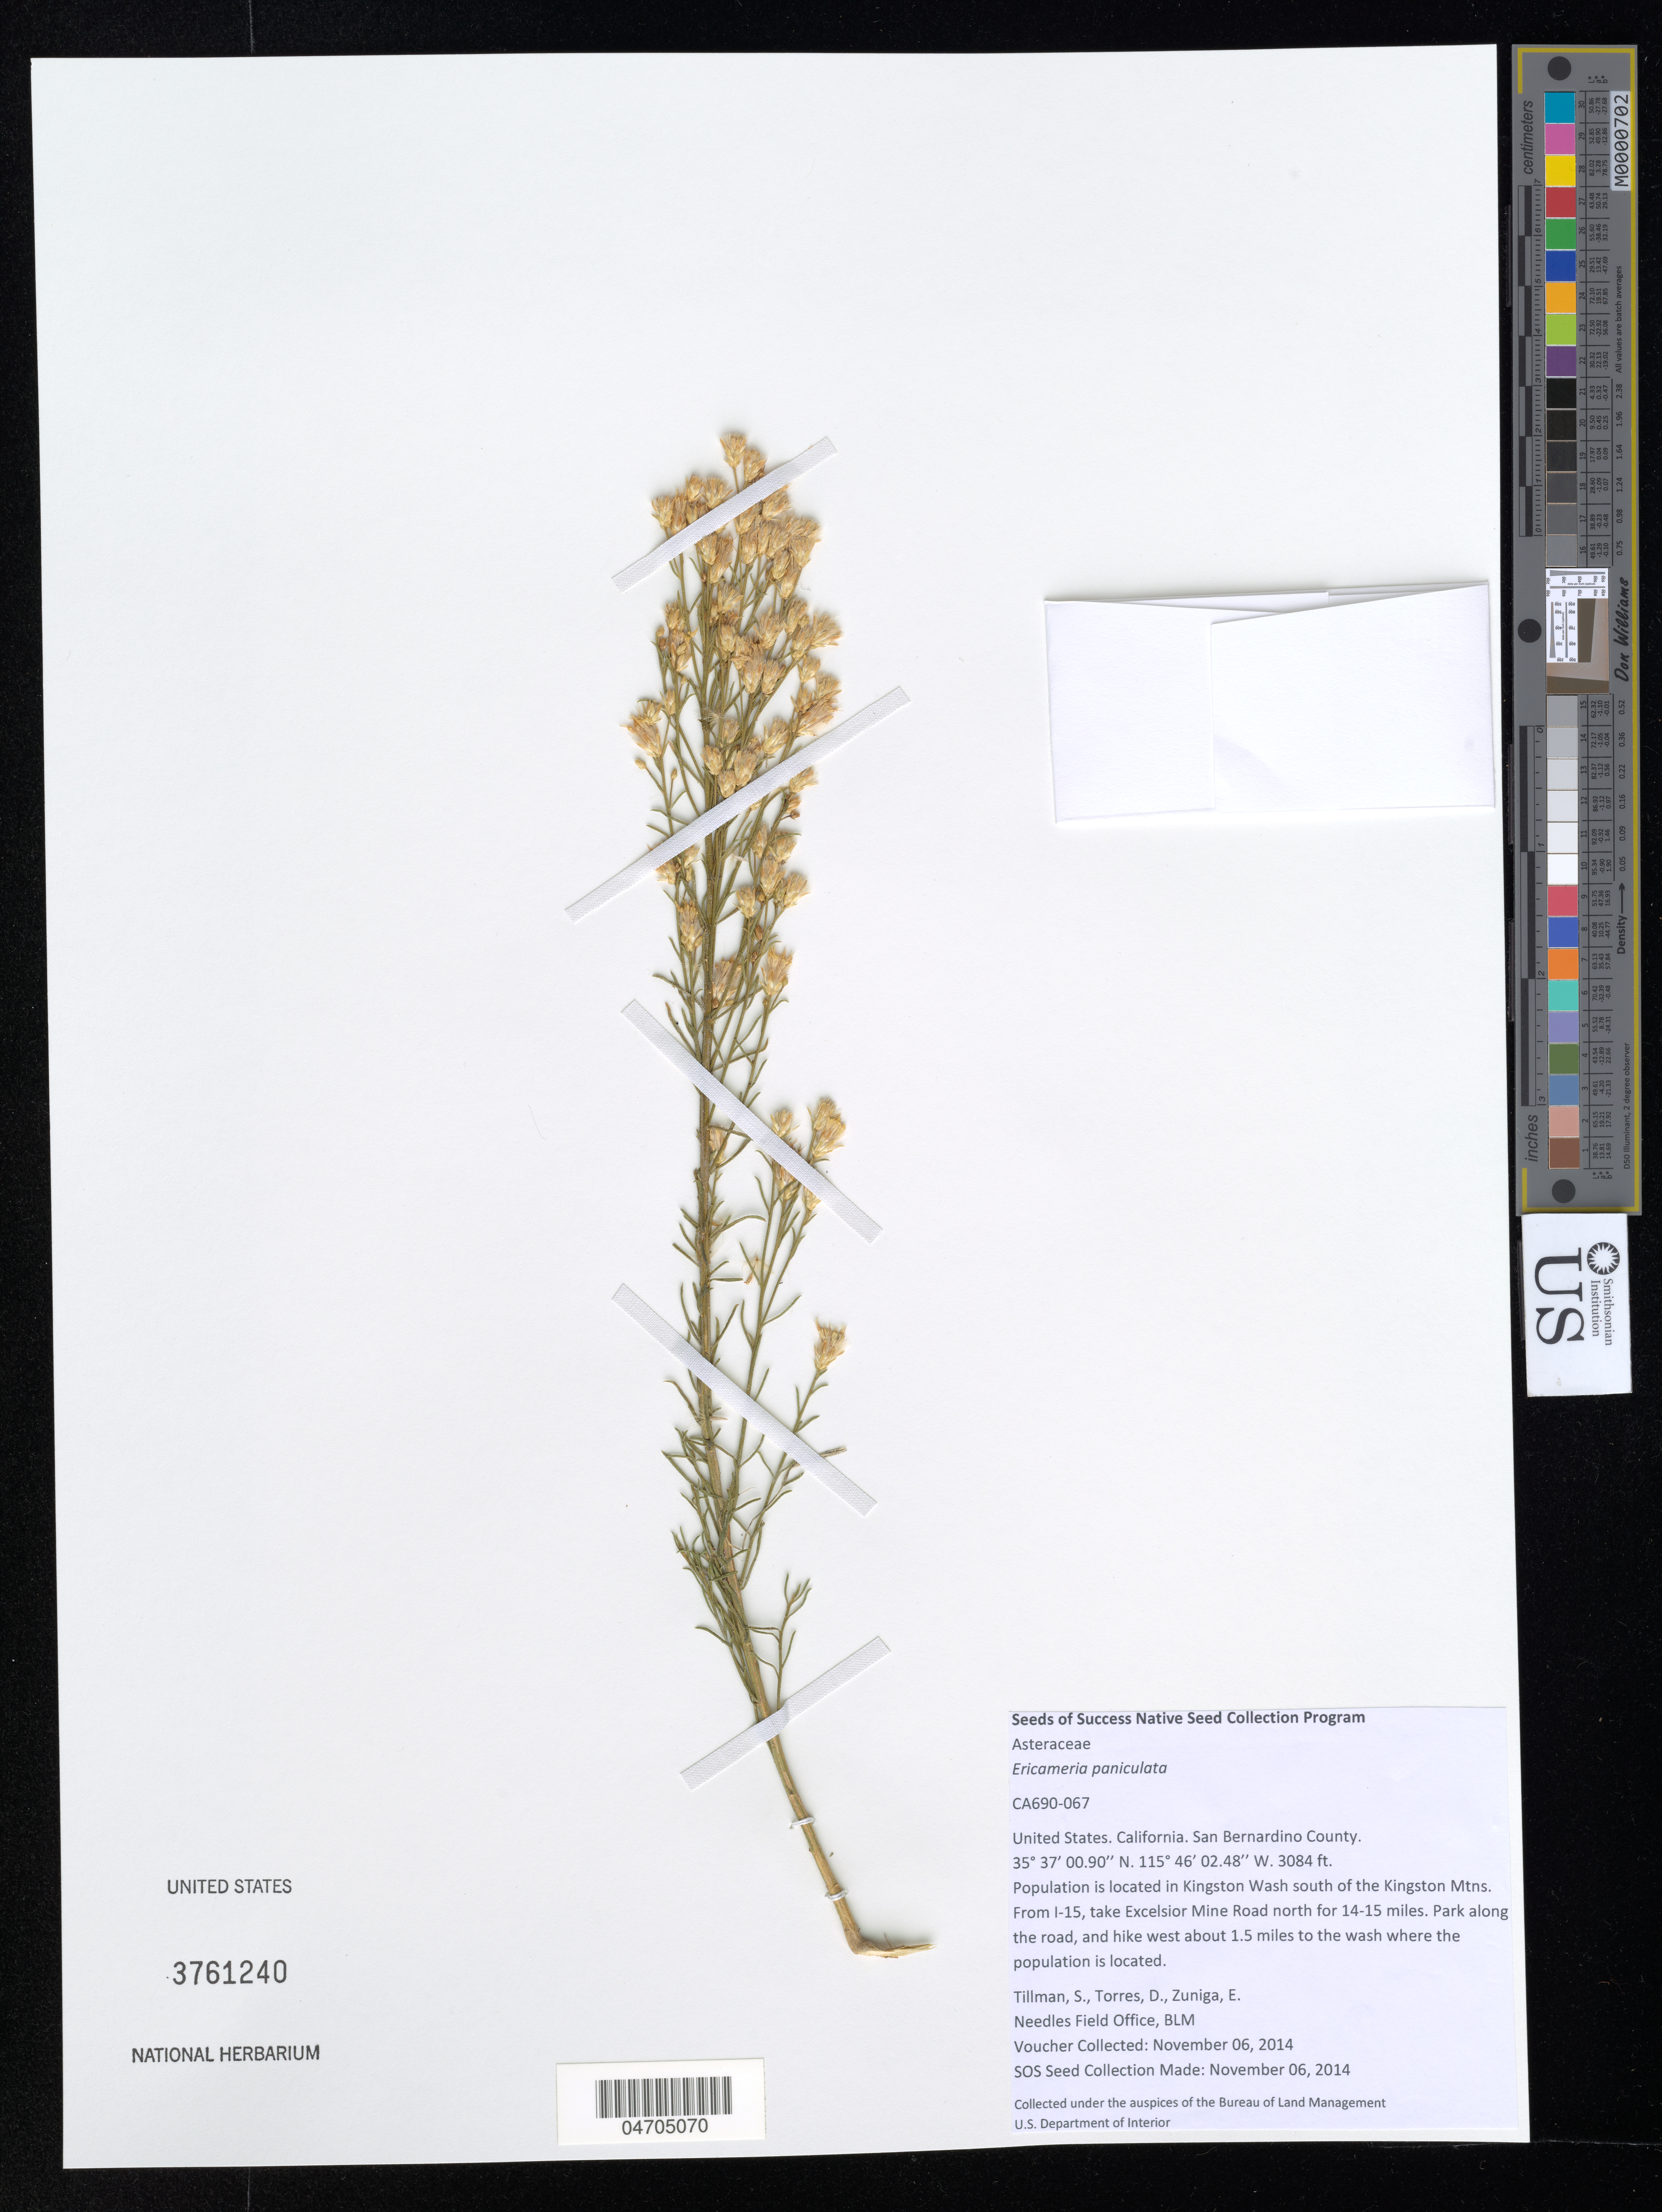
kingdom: Plantae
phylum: Tracheophyta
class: Magnoliopsida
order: Asterales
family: Asteraceae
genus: Ericameria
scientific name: Ericameria paniculata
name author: (A. Gray) Rydb.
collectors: S. Tillman, D. Torres & E. Zuniga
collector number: CA690-067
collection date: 2014-11-06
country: United States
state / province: California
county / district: San Bernardino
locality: San Bernardino County. Population is located in Kingston Wash south of the Kingston Mtns. From I-15, take Excelsior Mine Road north for 14-15 miles. Park along the road, and hike west about 1.5 miles to the wash where the population is located.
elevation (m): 940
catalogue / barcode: US 3761240